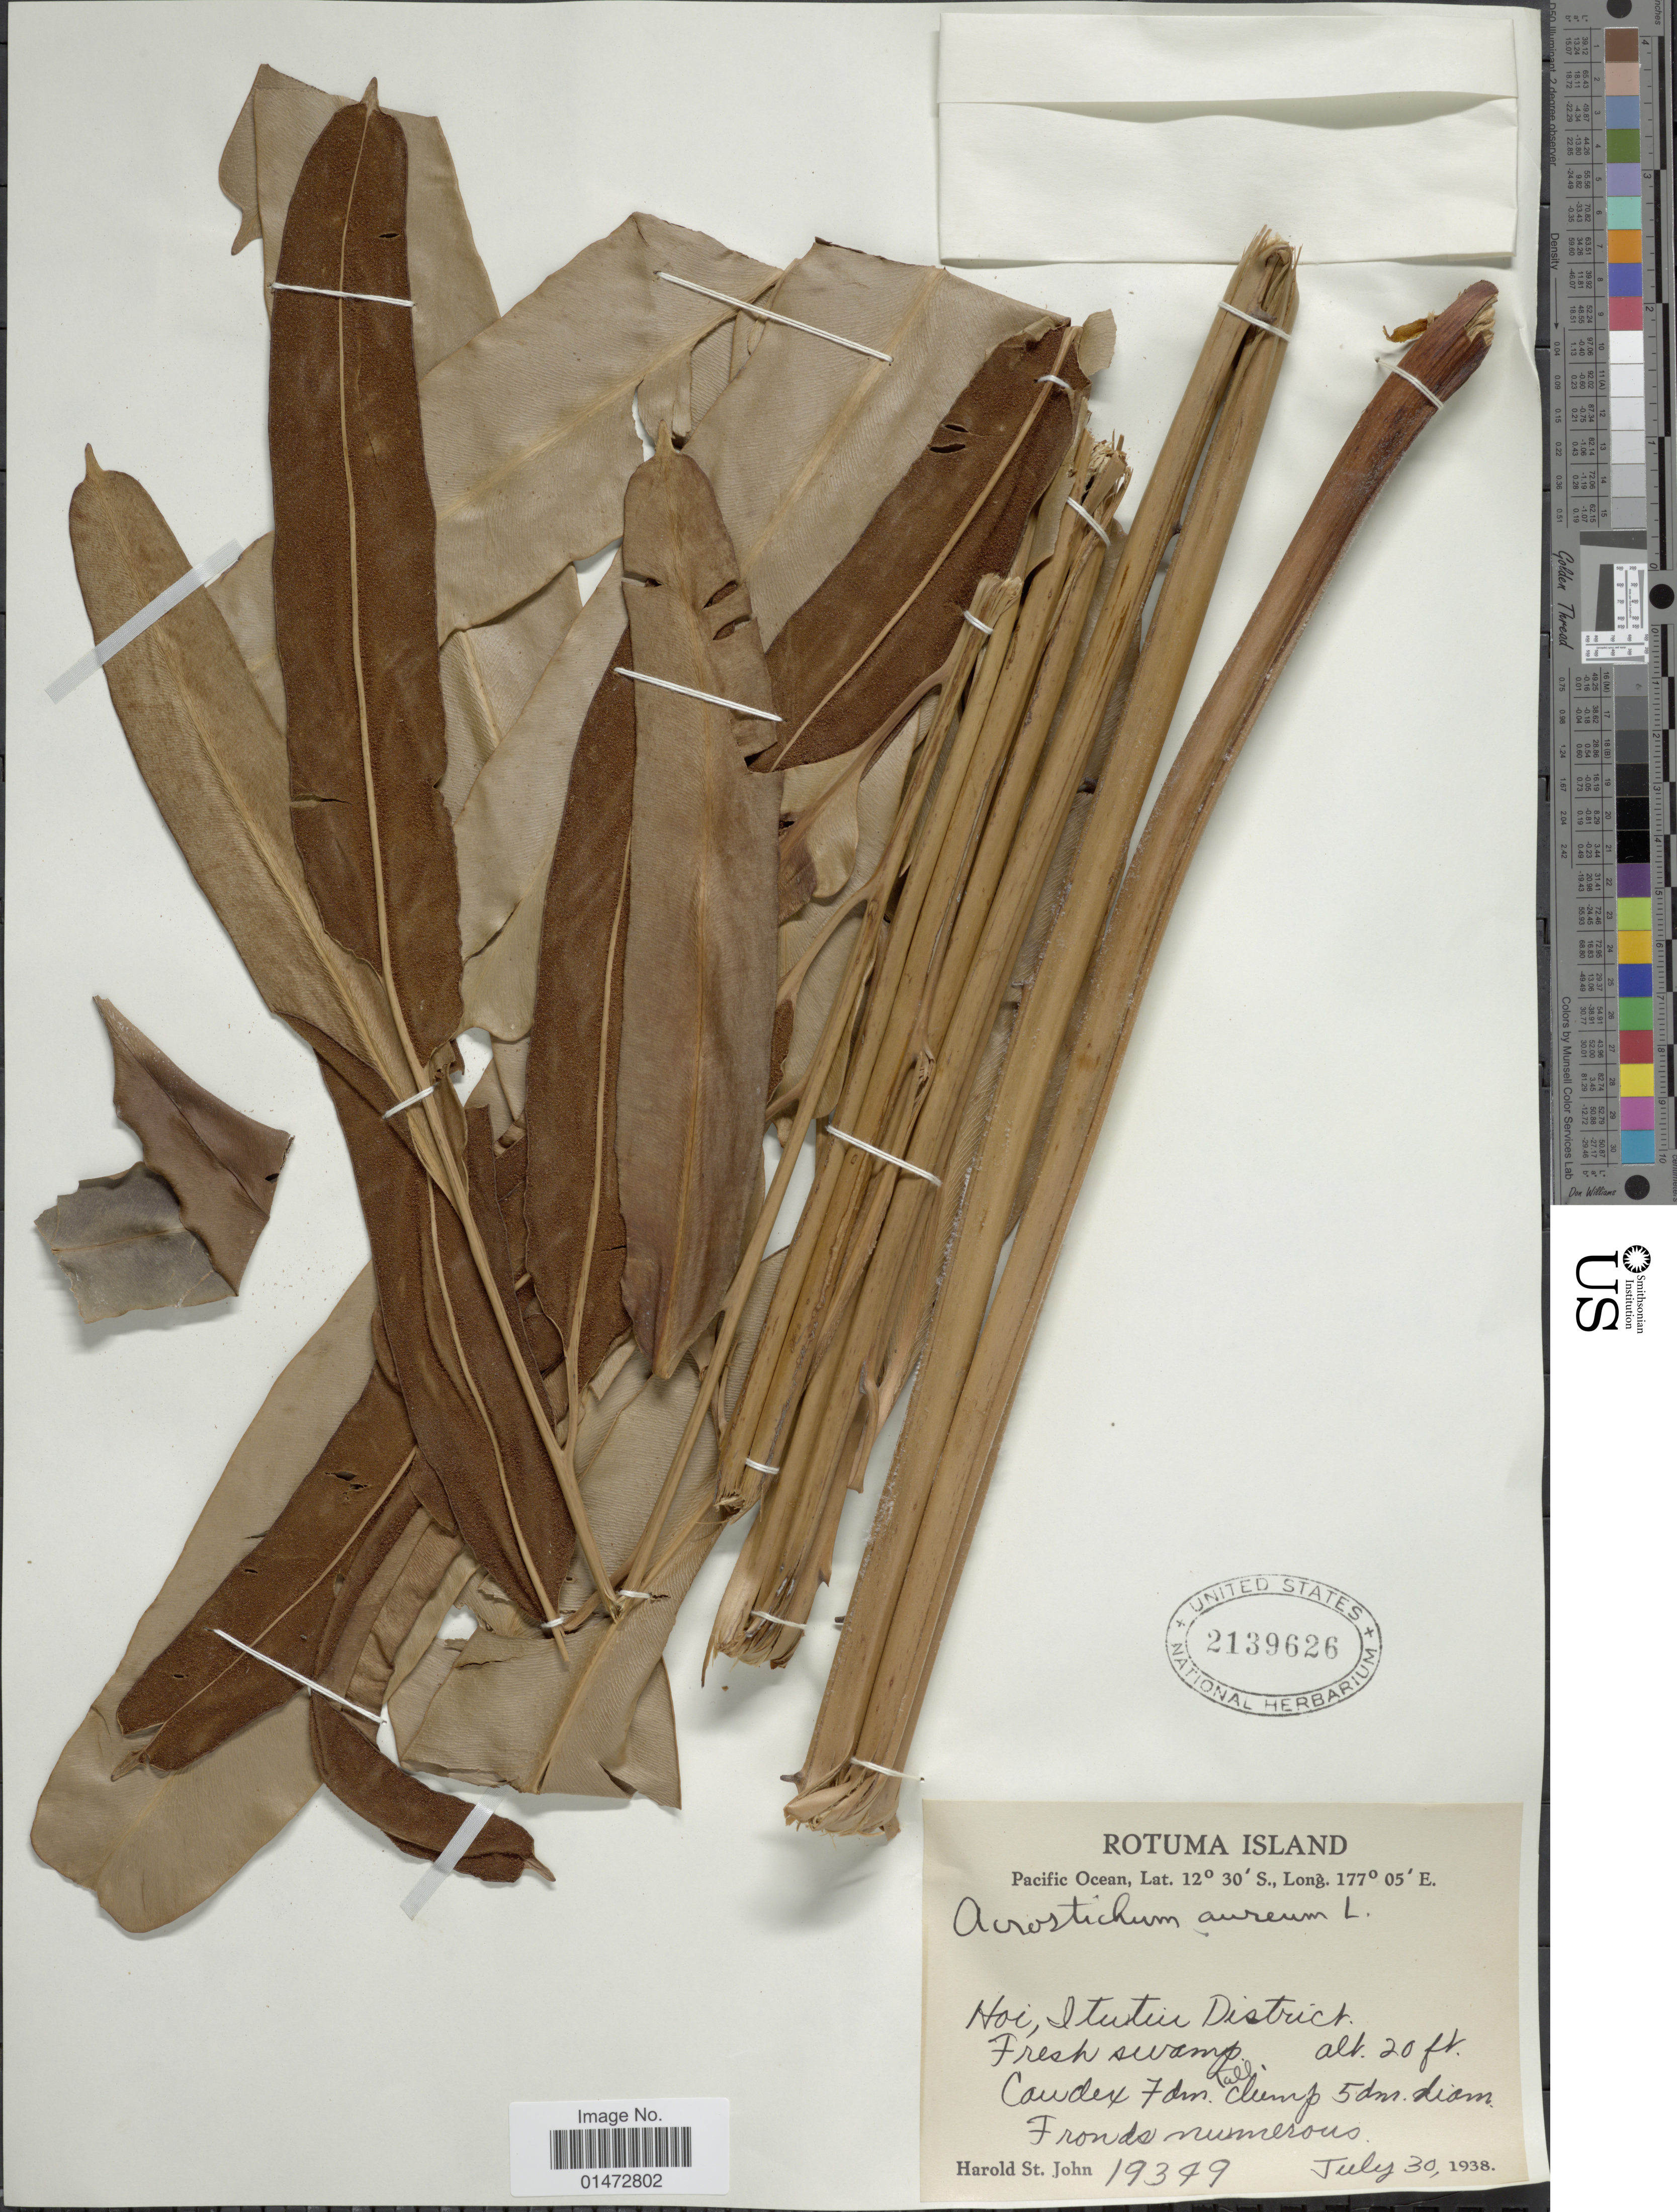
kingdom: Plantae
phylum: Tracheophyta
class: Polypodiopsida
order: Polypodiales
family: Pteridaceae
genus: Acrostichum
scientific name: Acrostichum aureum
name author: L.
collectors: H. St. John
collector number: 19349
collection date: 1938-07-30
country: Solomon Islands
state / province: Solomon Islands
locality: Rotuma Island. Pacific Ocean. Hoi, Itutui District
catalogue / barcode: US 2139626